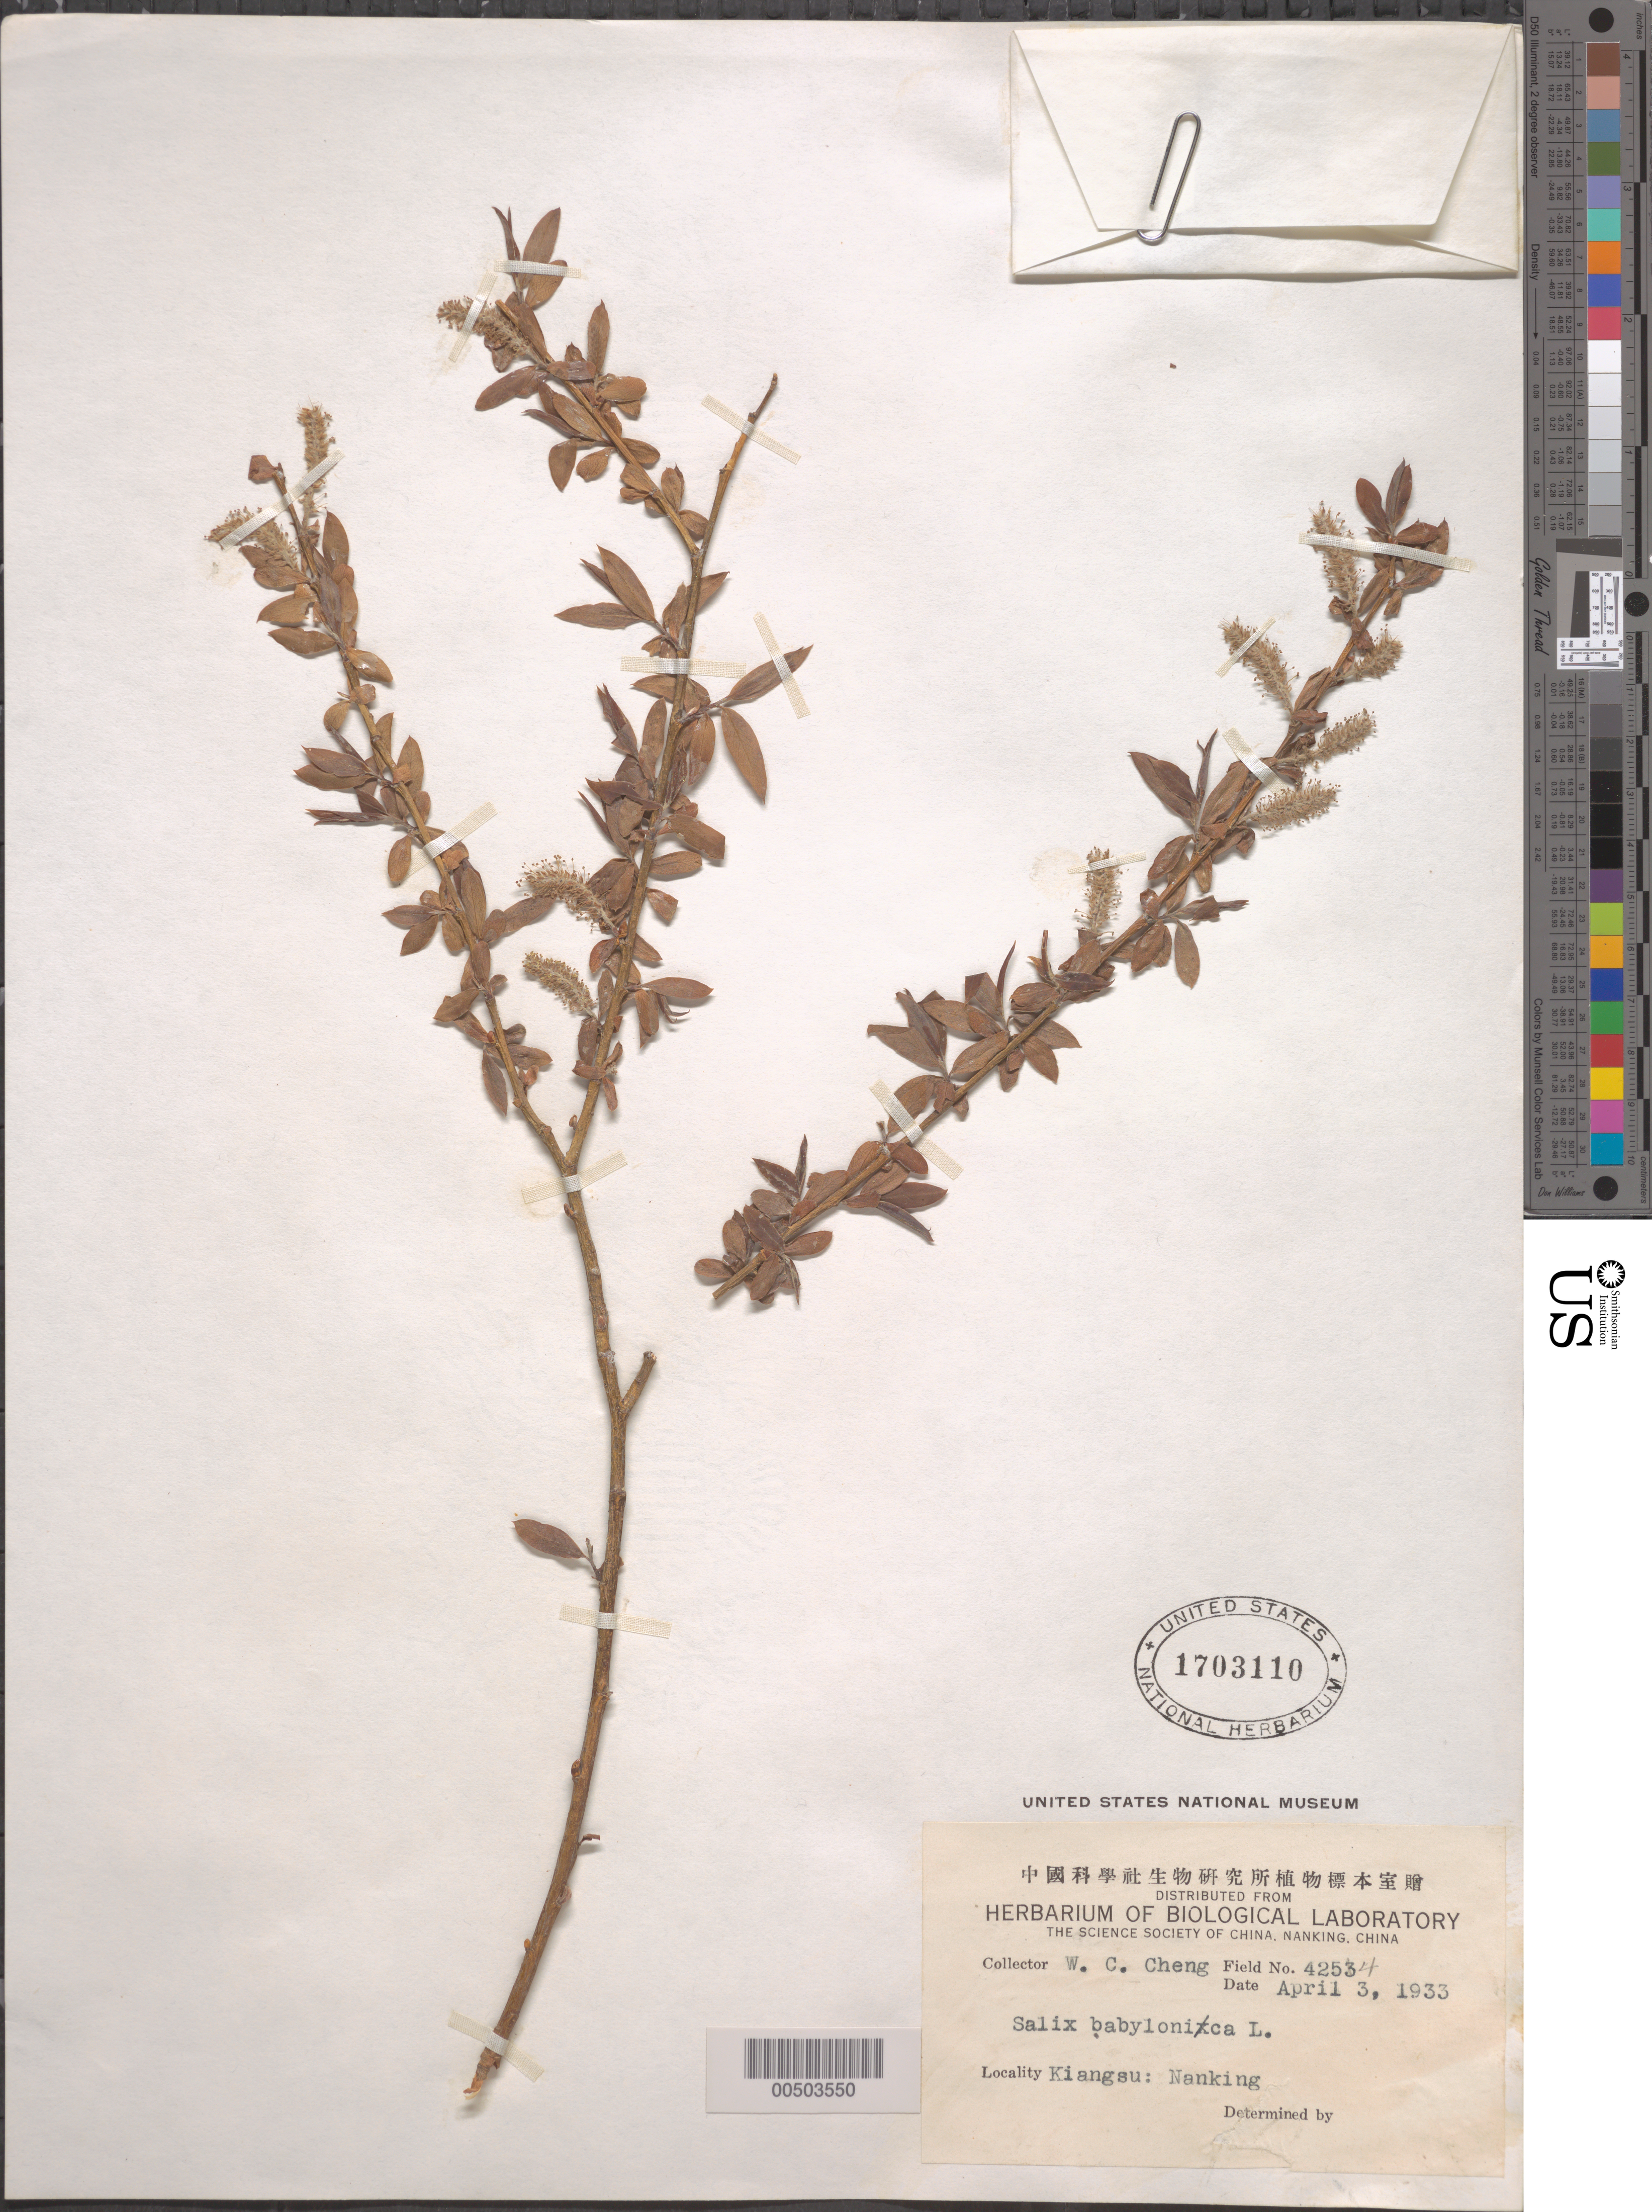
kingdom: Plantae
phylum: Tracheophyta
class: Magnoliopsida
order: Malpighiales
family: Salicaceae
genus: Salix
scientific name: Salix babylonica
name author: L.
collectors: W. C. Cheng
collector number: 4254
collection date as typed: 03 Apr 1933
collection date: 1933-04-03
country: China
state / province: Jiangsu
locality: Nanking (Nanjing)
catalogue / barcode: US 1703110